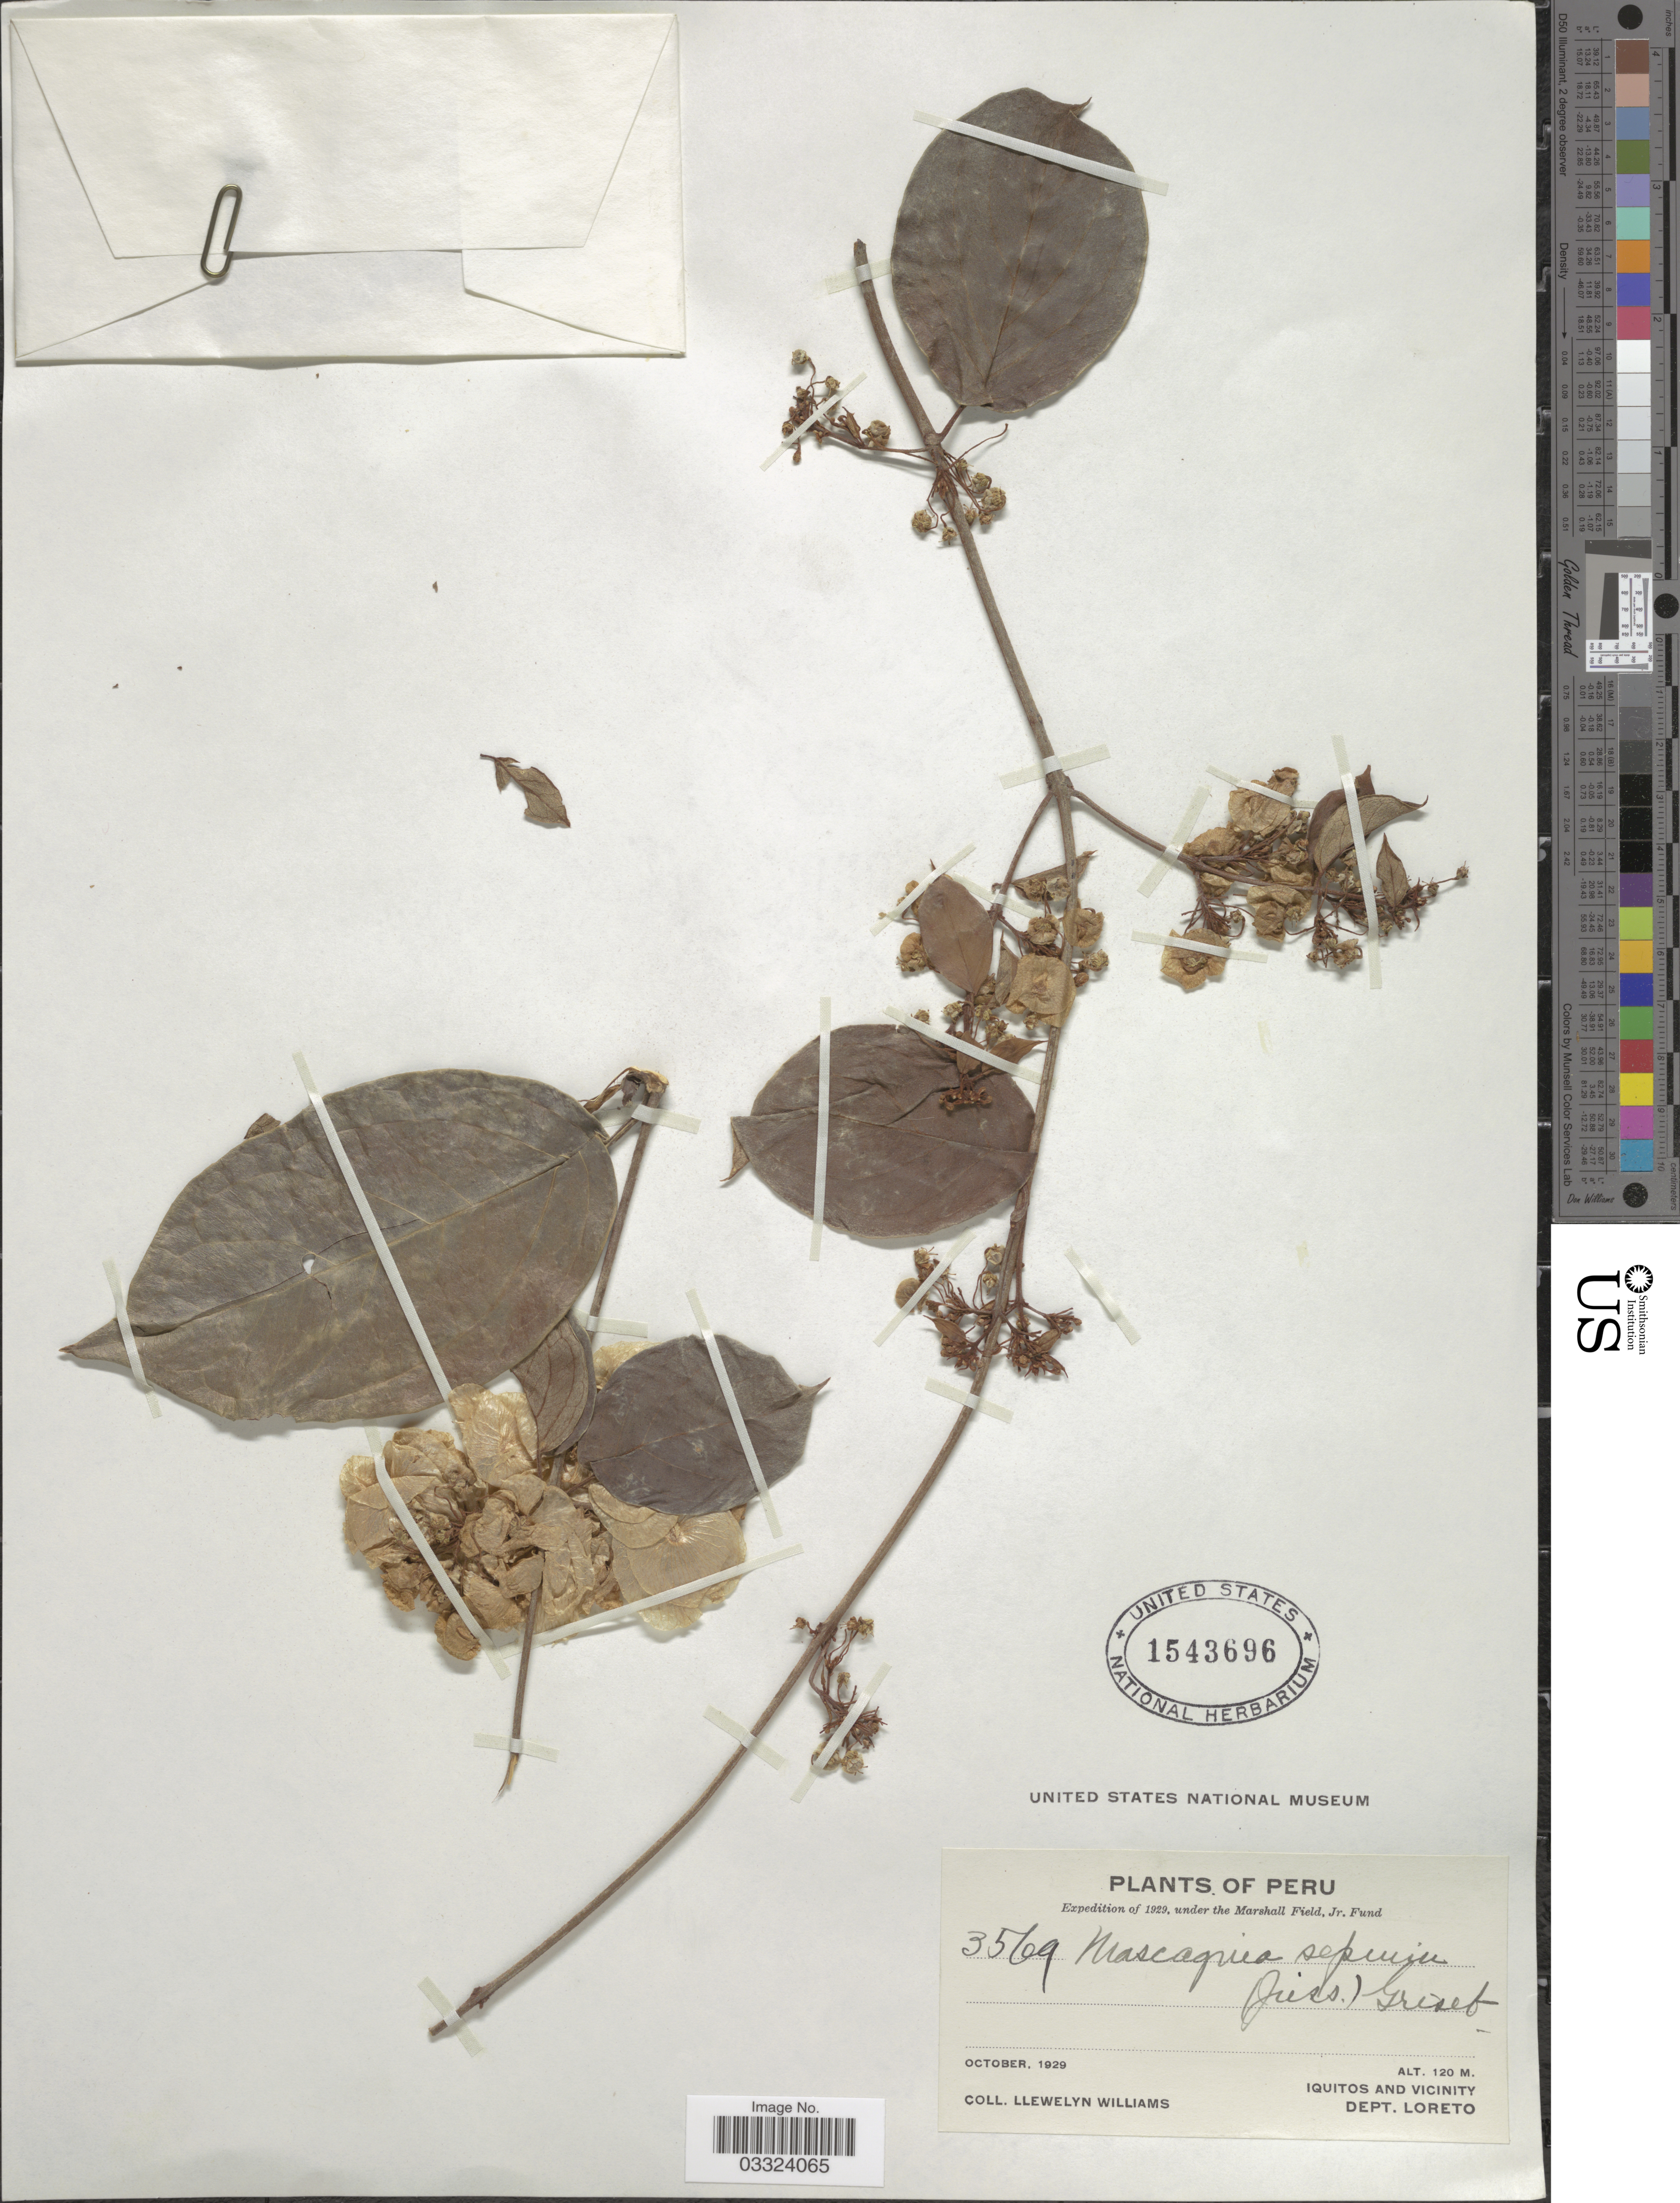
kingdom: Plantae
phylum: Tracheophyta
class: Magnoliopsida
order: Malpighiales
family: Malpighiaceae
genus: Mascagnia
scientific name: Mascagnia sepium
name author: (A. Juss.) Griseb.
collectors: Ll. Williams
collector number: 3569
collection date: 1929-10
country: Peru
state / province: Loreto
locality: Iquitos and vicinity, Dept. Loreto.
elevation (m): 120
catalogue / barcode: US 1543696